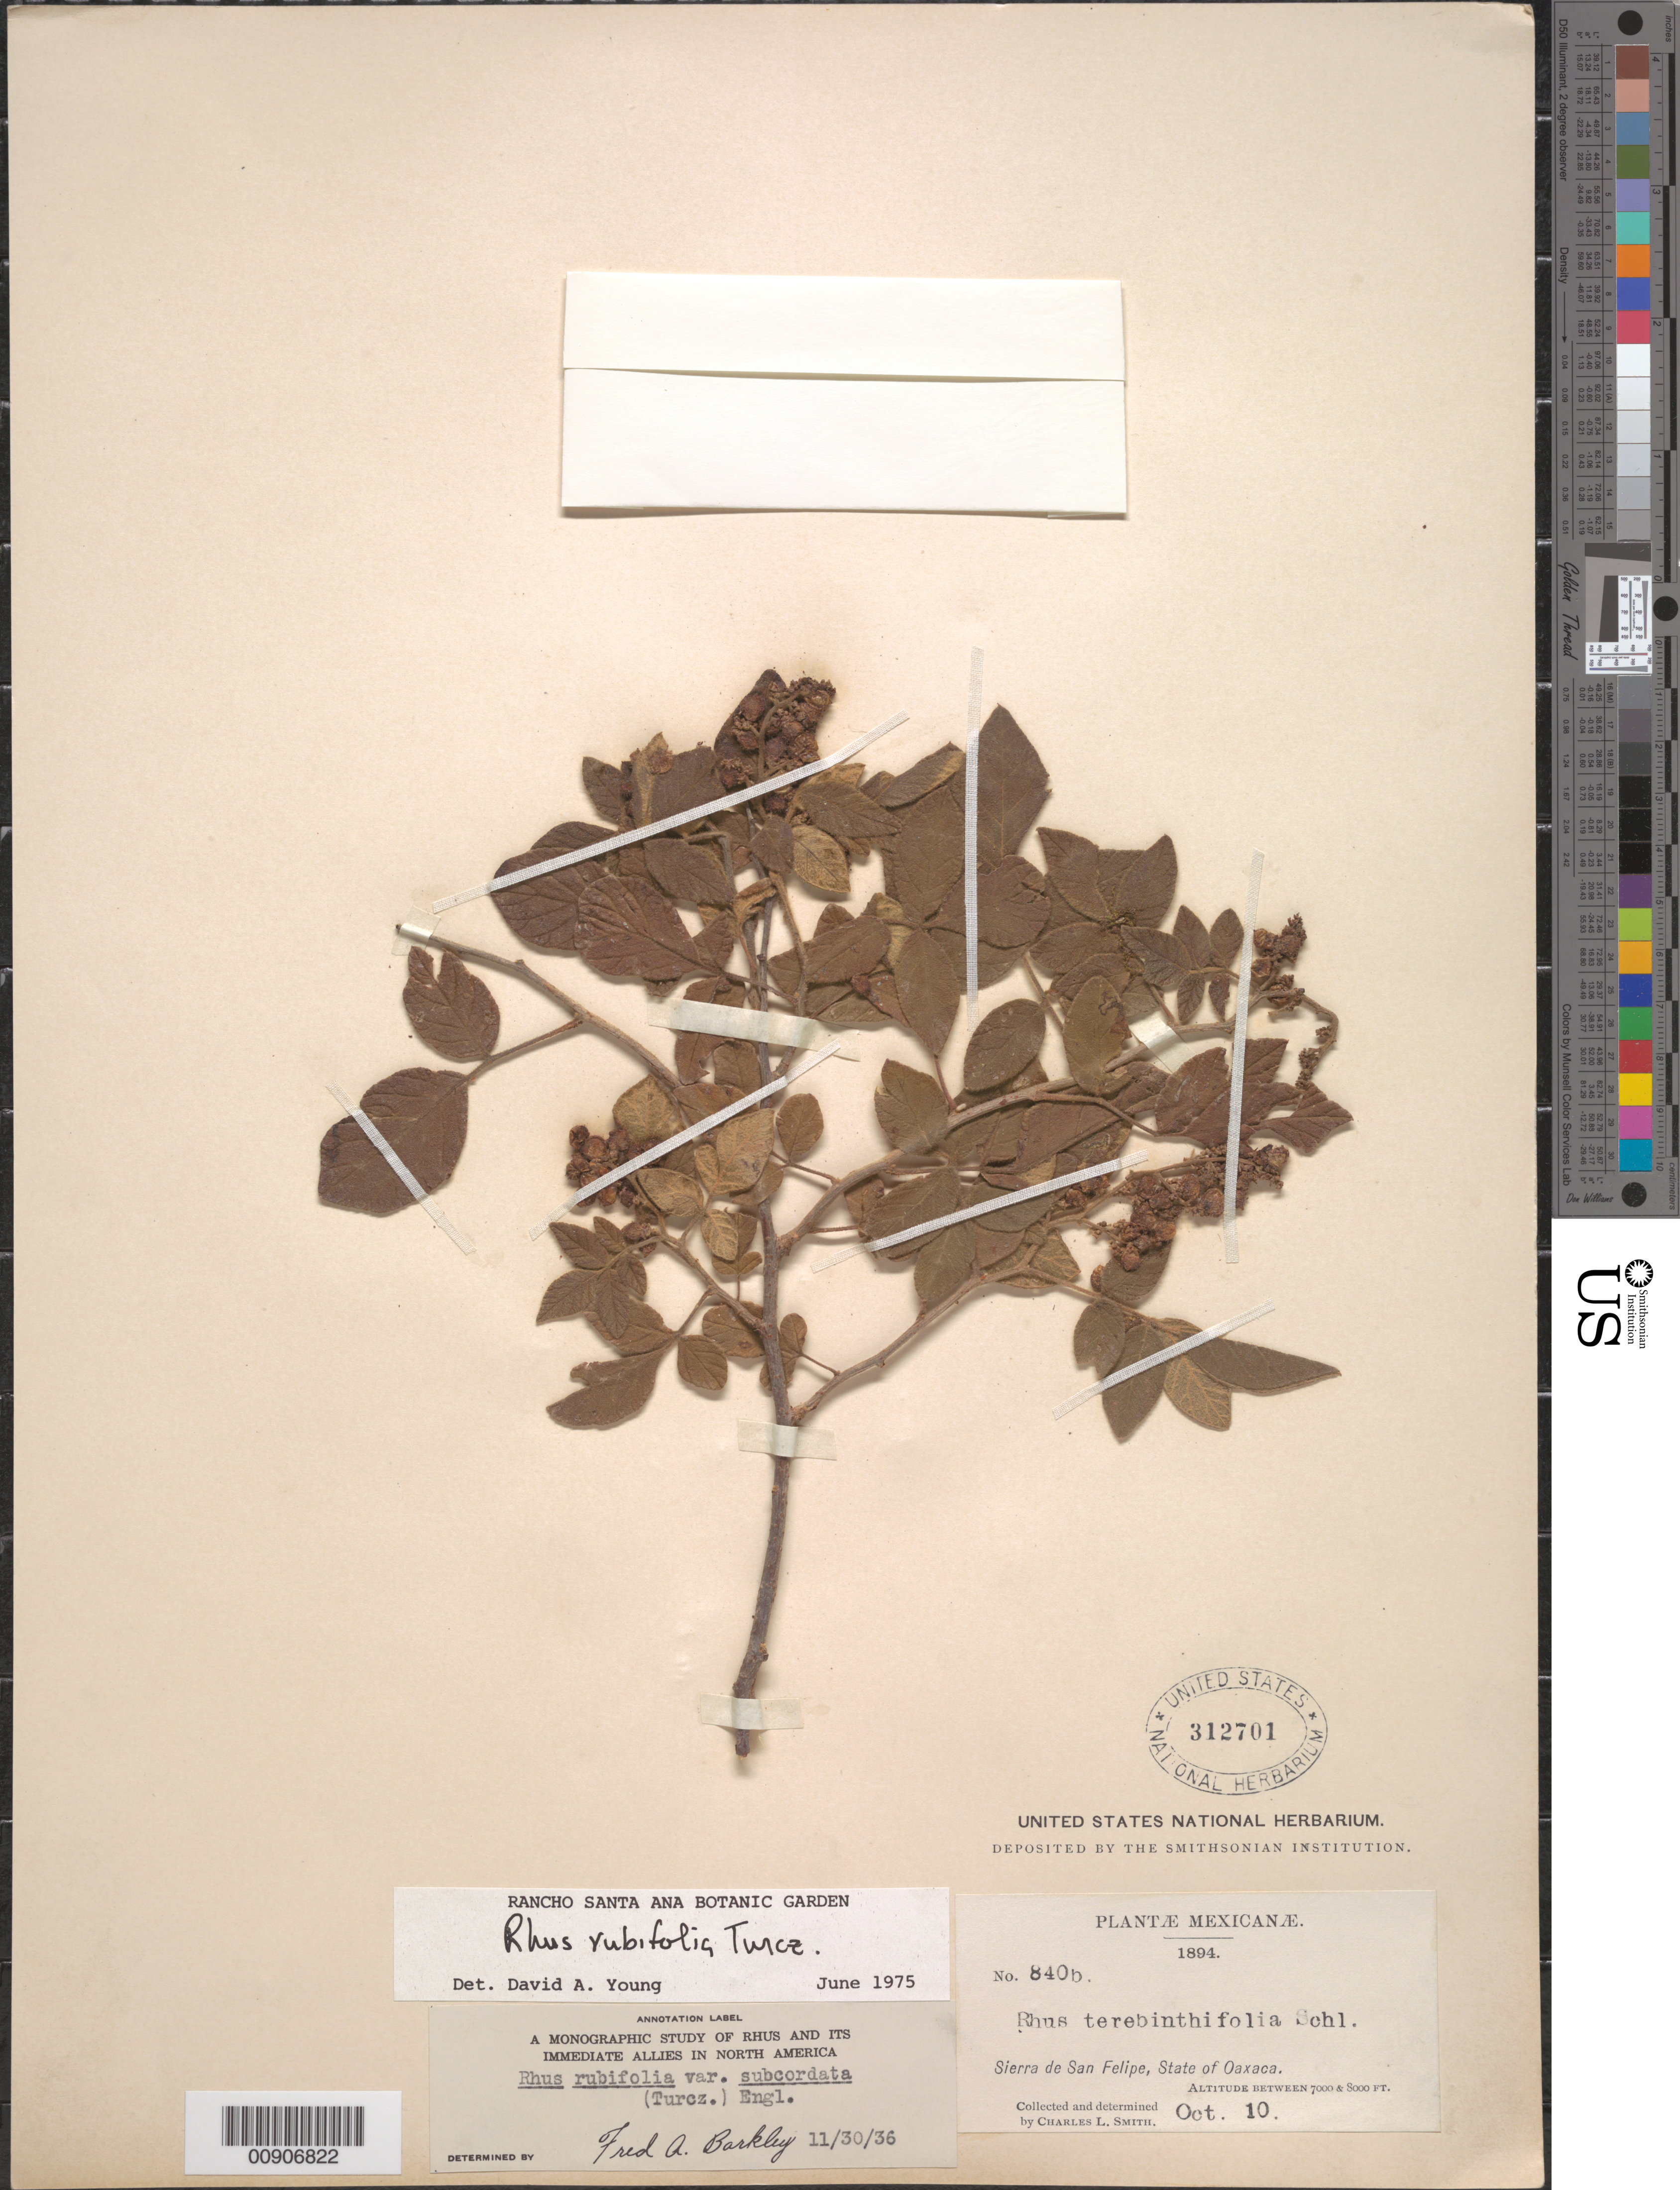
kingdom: Plantae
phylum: Tracheophyta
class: Magnoliopsida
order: Sapindales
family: Anacardiaceae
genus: Rhus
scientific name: Rhus rubifolia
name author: Turcz.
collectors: C. L. Smith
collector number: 840 b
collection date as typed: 10 Oct 1894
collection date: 1894-10-10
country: Mexico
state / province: Oaxaca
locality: Sierra de San Felipe, Oaxaca.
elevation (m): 2134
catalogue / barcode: US 312701